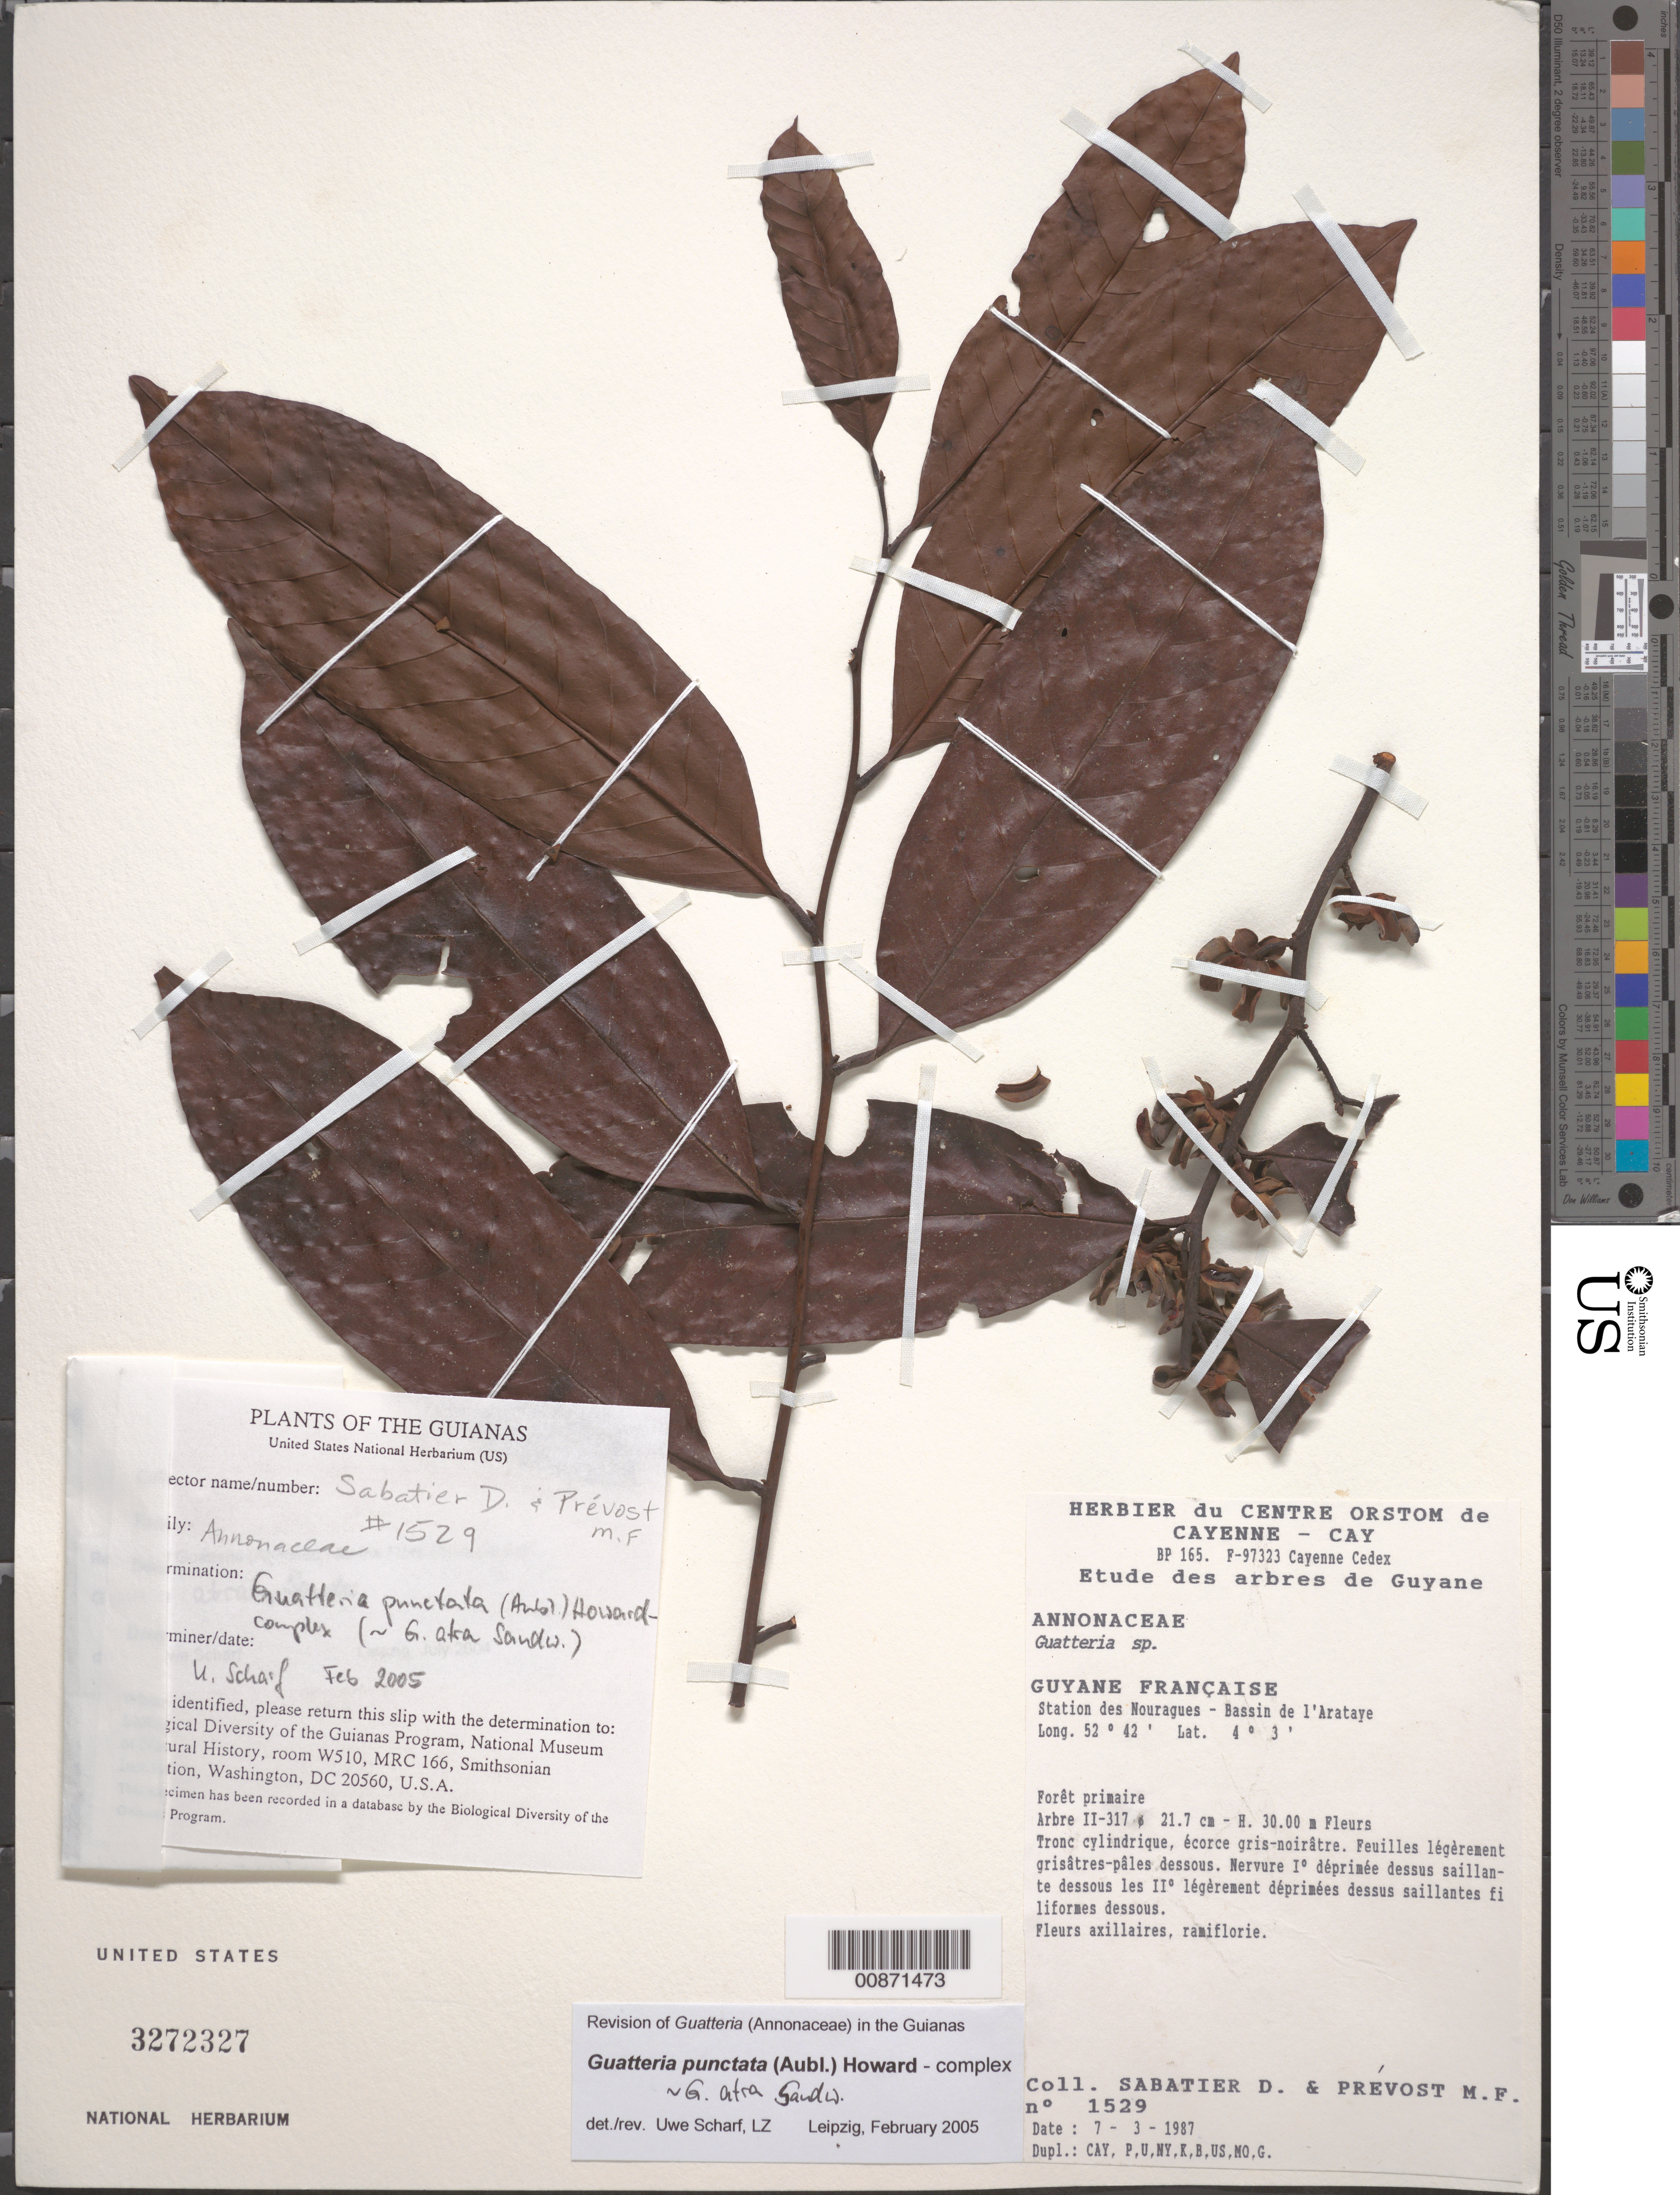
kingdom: Plantae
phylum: Tracheophyta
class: Magnoliopsida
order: Magnoliales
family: Annonaceae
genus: Guatteria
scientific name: Guatteria punctata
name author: (Aubl.) R.A. Howard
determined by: Scharf, U.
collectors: D. Sabatier & M.-F. Prévost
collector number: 1529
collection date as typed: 7-Mar-87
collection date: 1987-03-07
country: French Guiana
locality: Station des Nouragues, Bassin de l'Approuague, Arataye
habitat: Foret primaire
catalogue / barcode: US 3272327